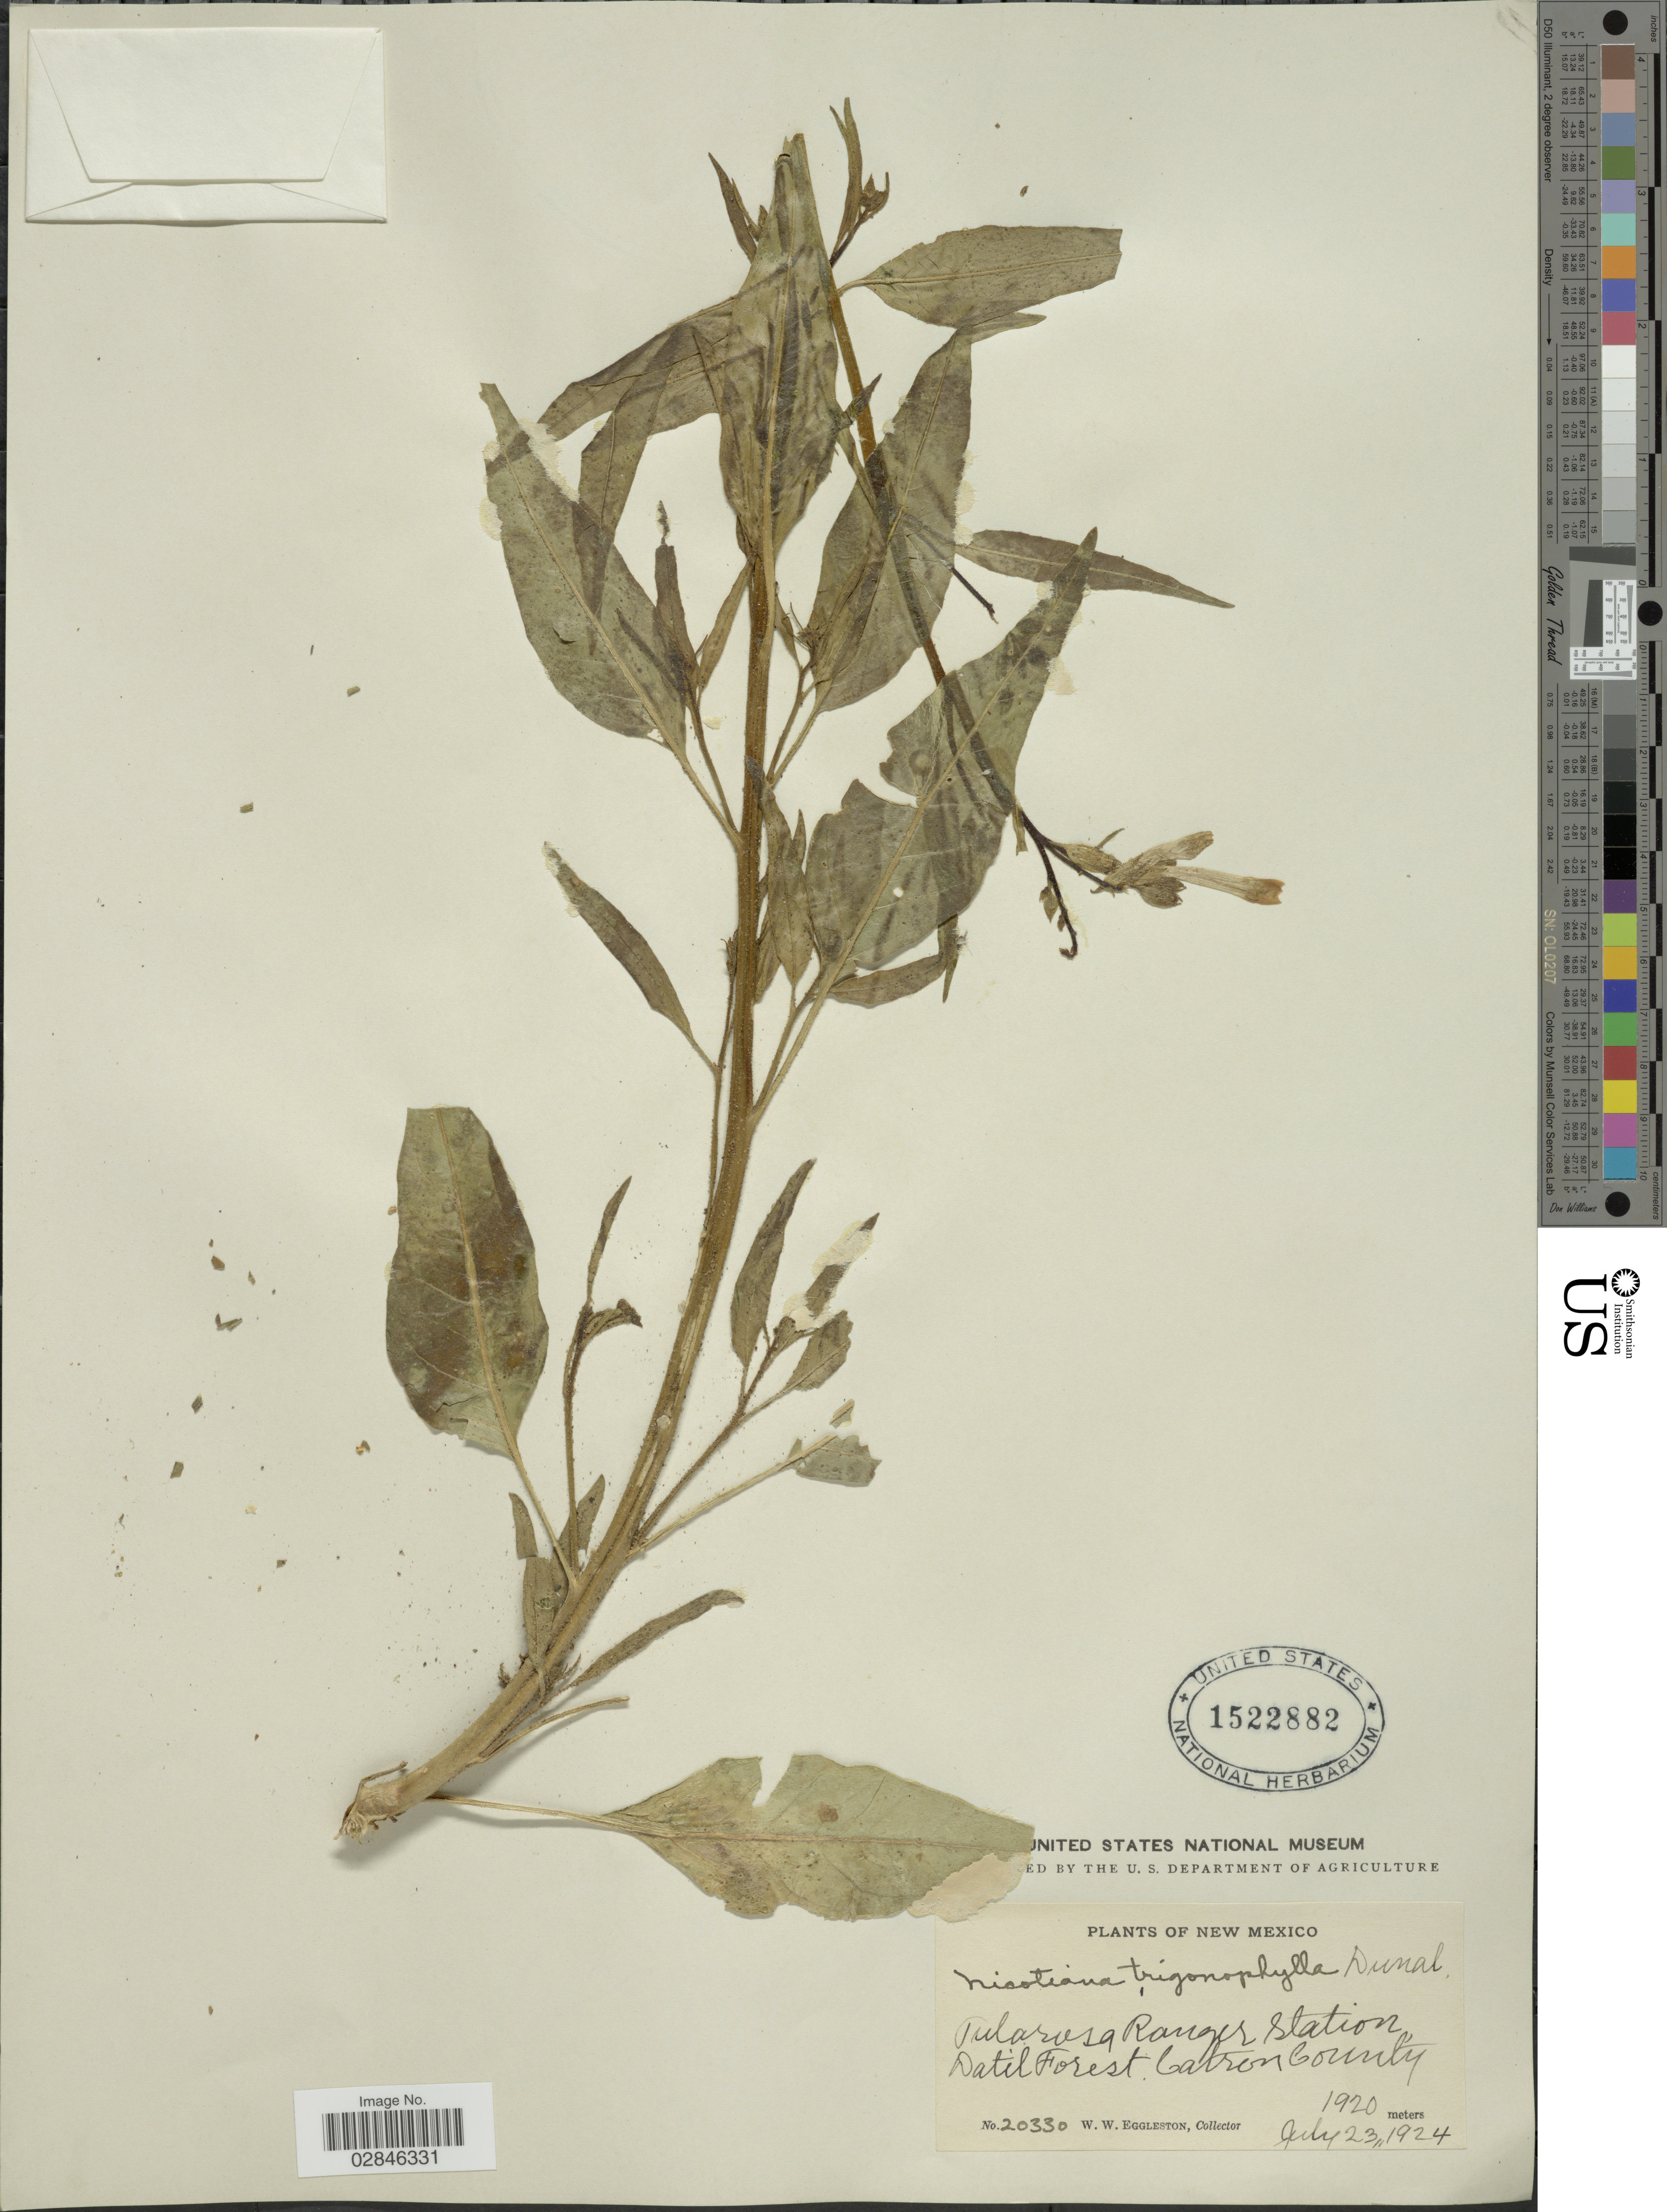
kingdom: Plantae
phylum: Tracheophyta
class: Magnoliopsida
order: Solanales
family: Solanaceae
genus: Nicotiana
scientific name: Nicotiana trigonophylla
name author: Dunal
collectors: W. W. Eggleston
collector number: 20330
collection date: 1924-07-23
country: United States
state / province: New Mexico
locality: Tularosa Ranger Station, Datil Forest, Catron County.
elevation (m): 1920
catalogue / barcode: US 1522882